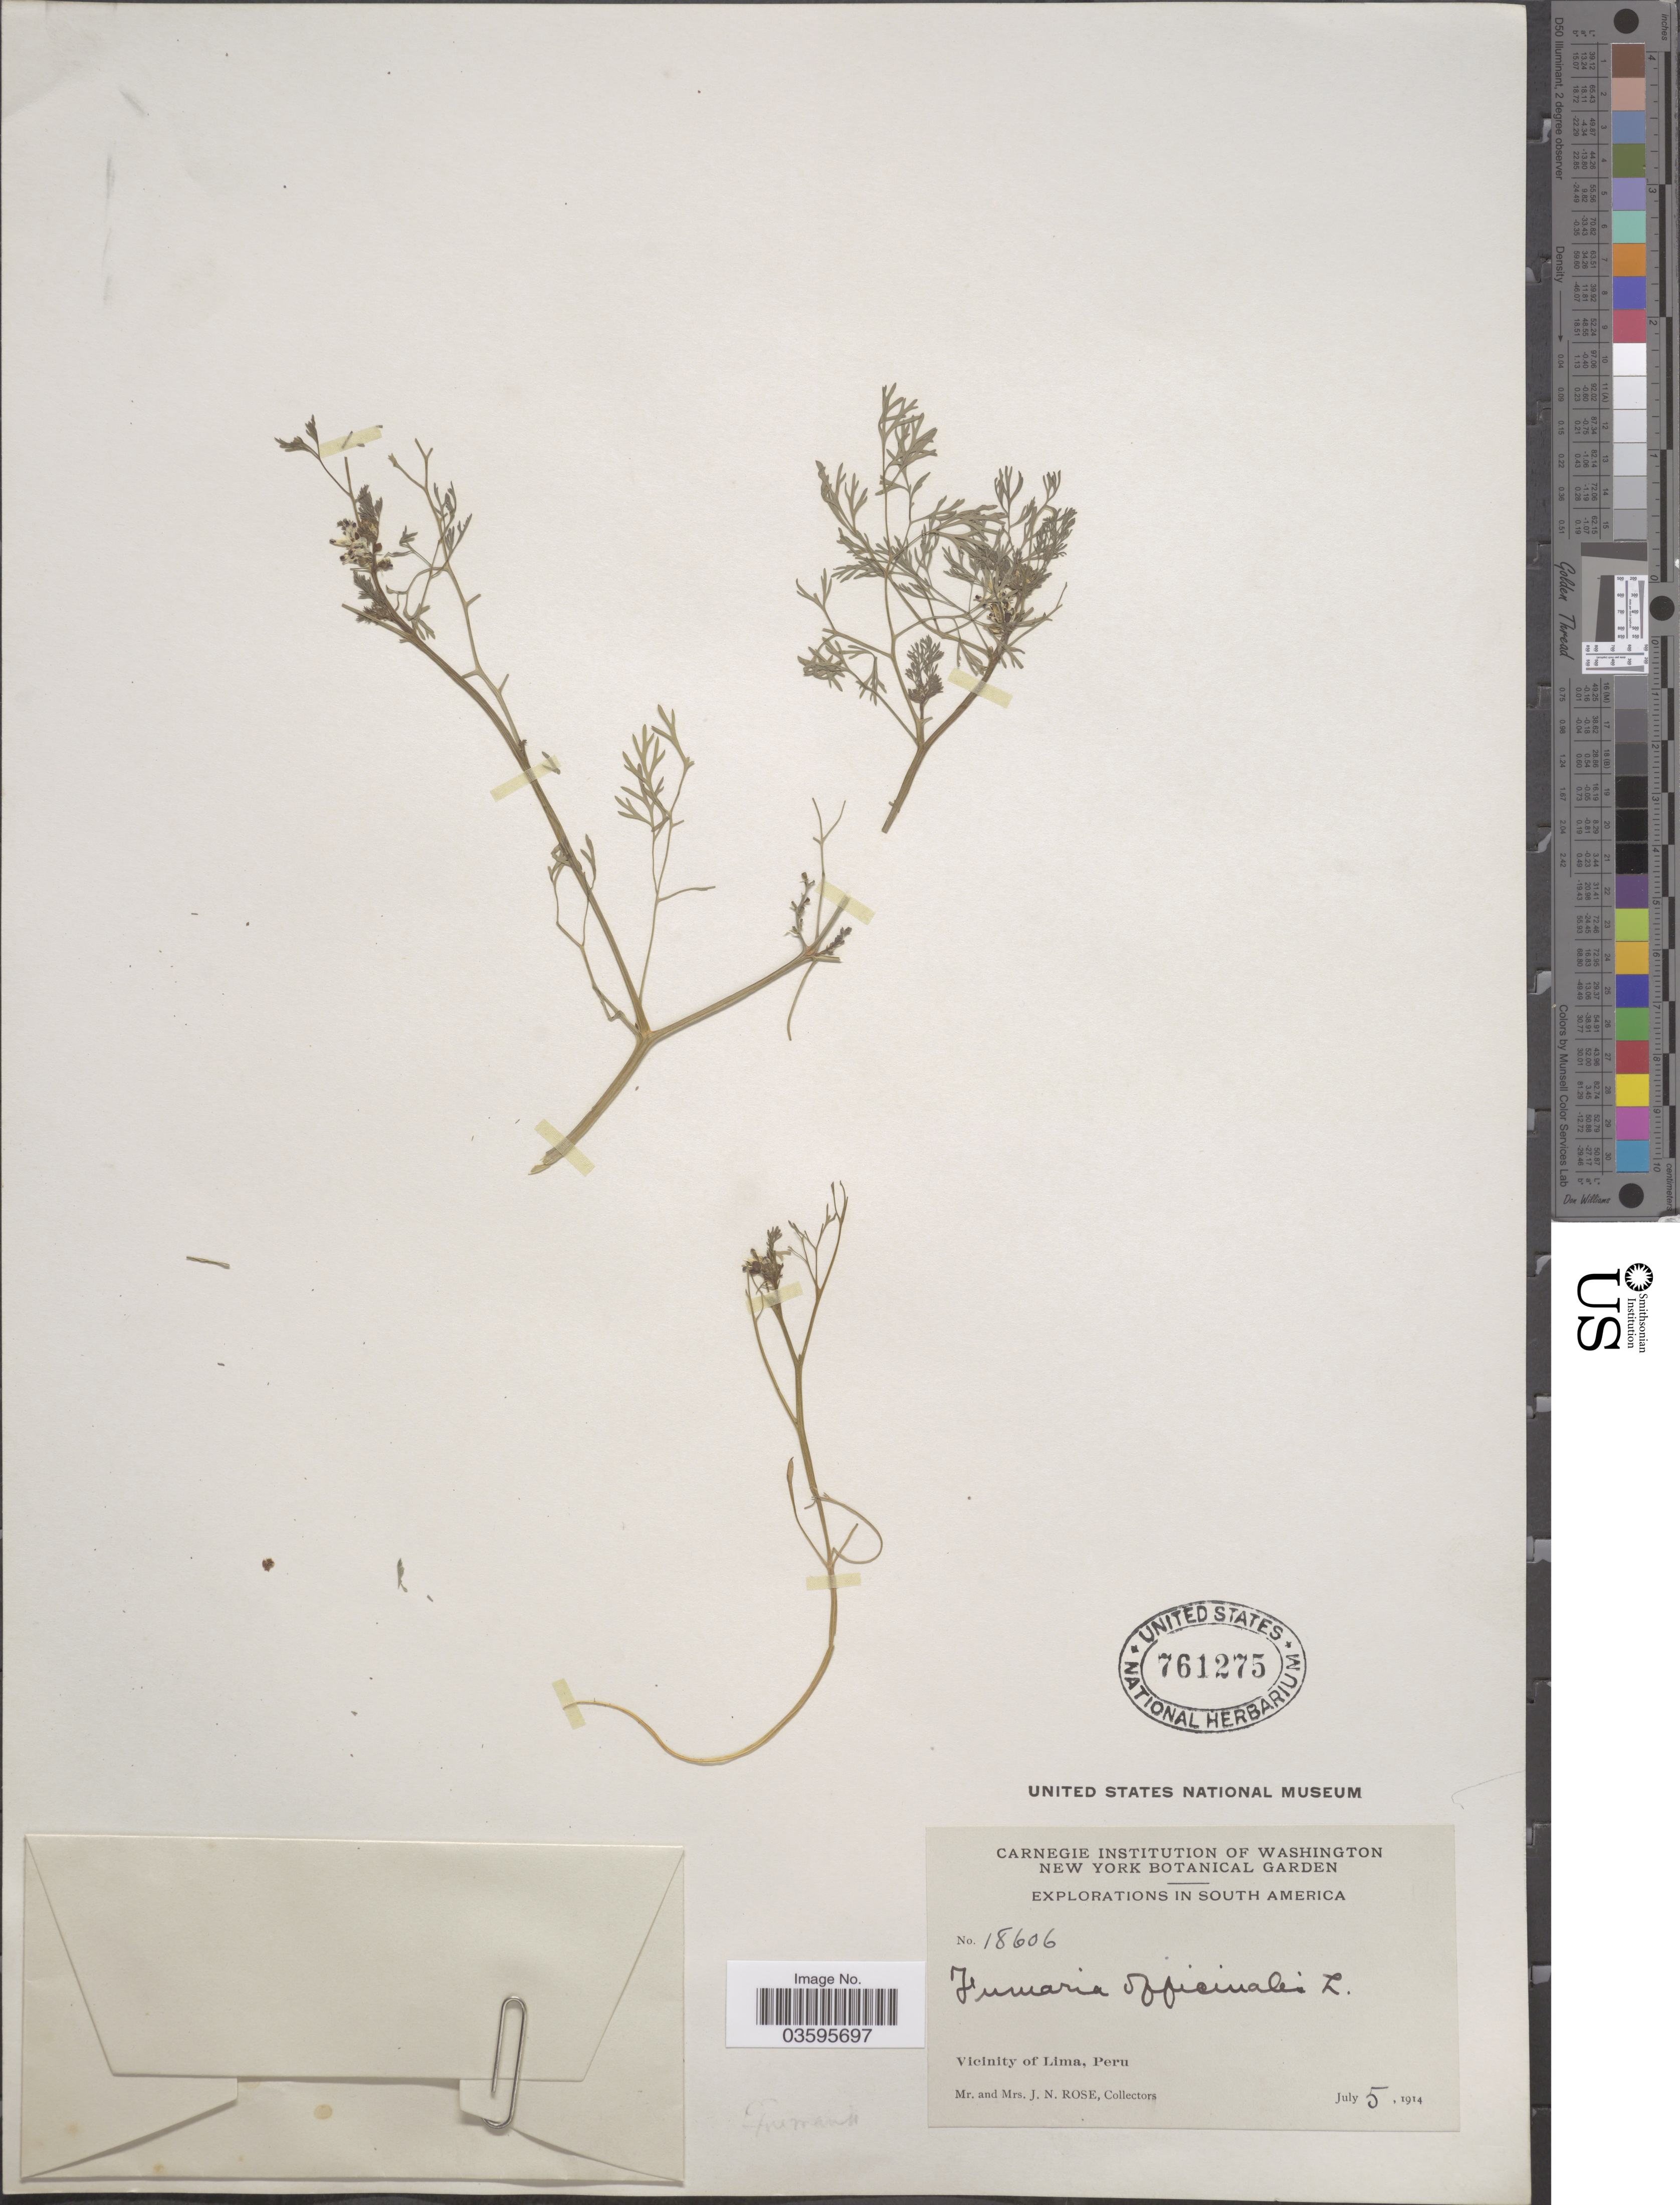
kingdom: Plantae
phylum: Tracheophyta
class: Magnoliopsida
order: Ranunculales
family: Papaveraceae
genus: Fumaria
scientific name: Fumaria officinalis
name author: L.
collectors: J. N. Rose & L. B. Rose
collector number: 18606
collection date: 1914-07-05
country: Peru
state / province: Lima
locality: Vicinity of Lima.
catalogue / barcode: US 761275